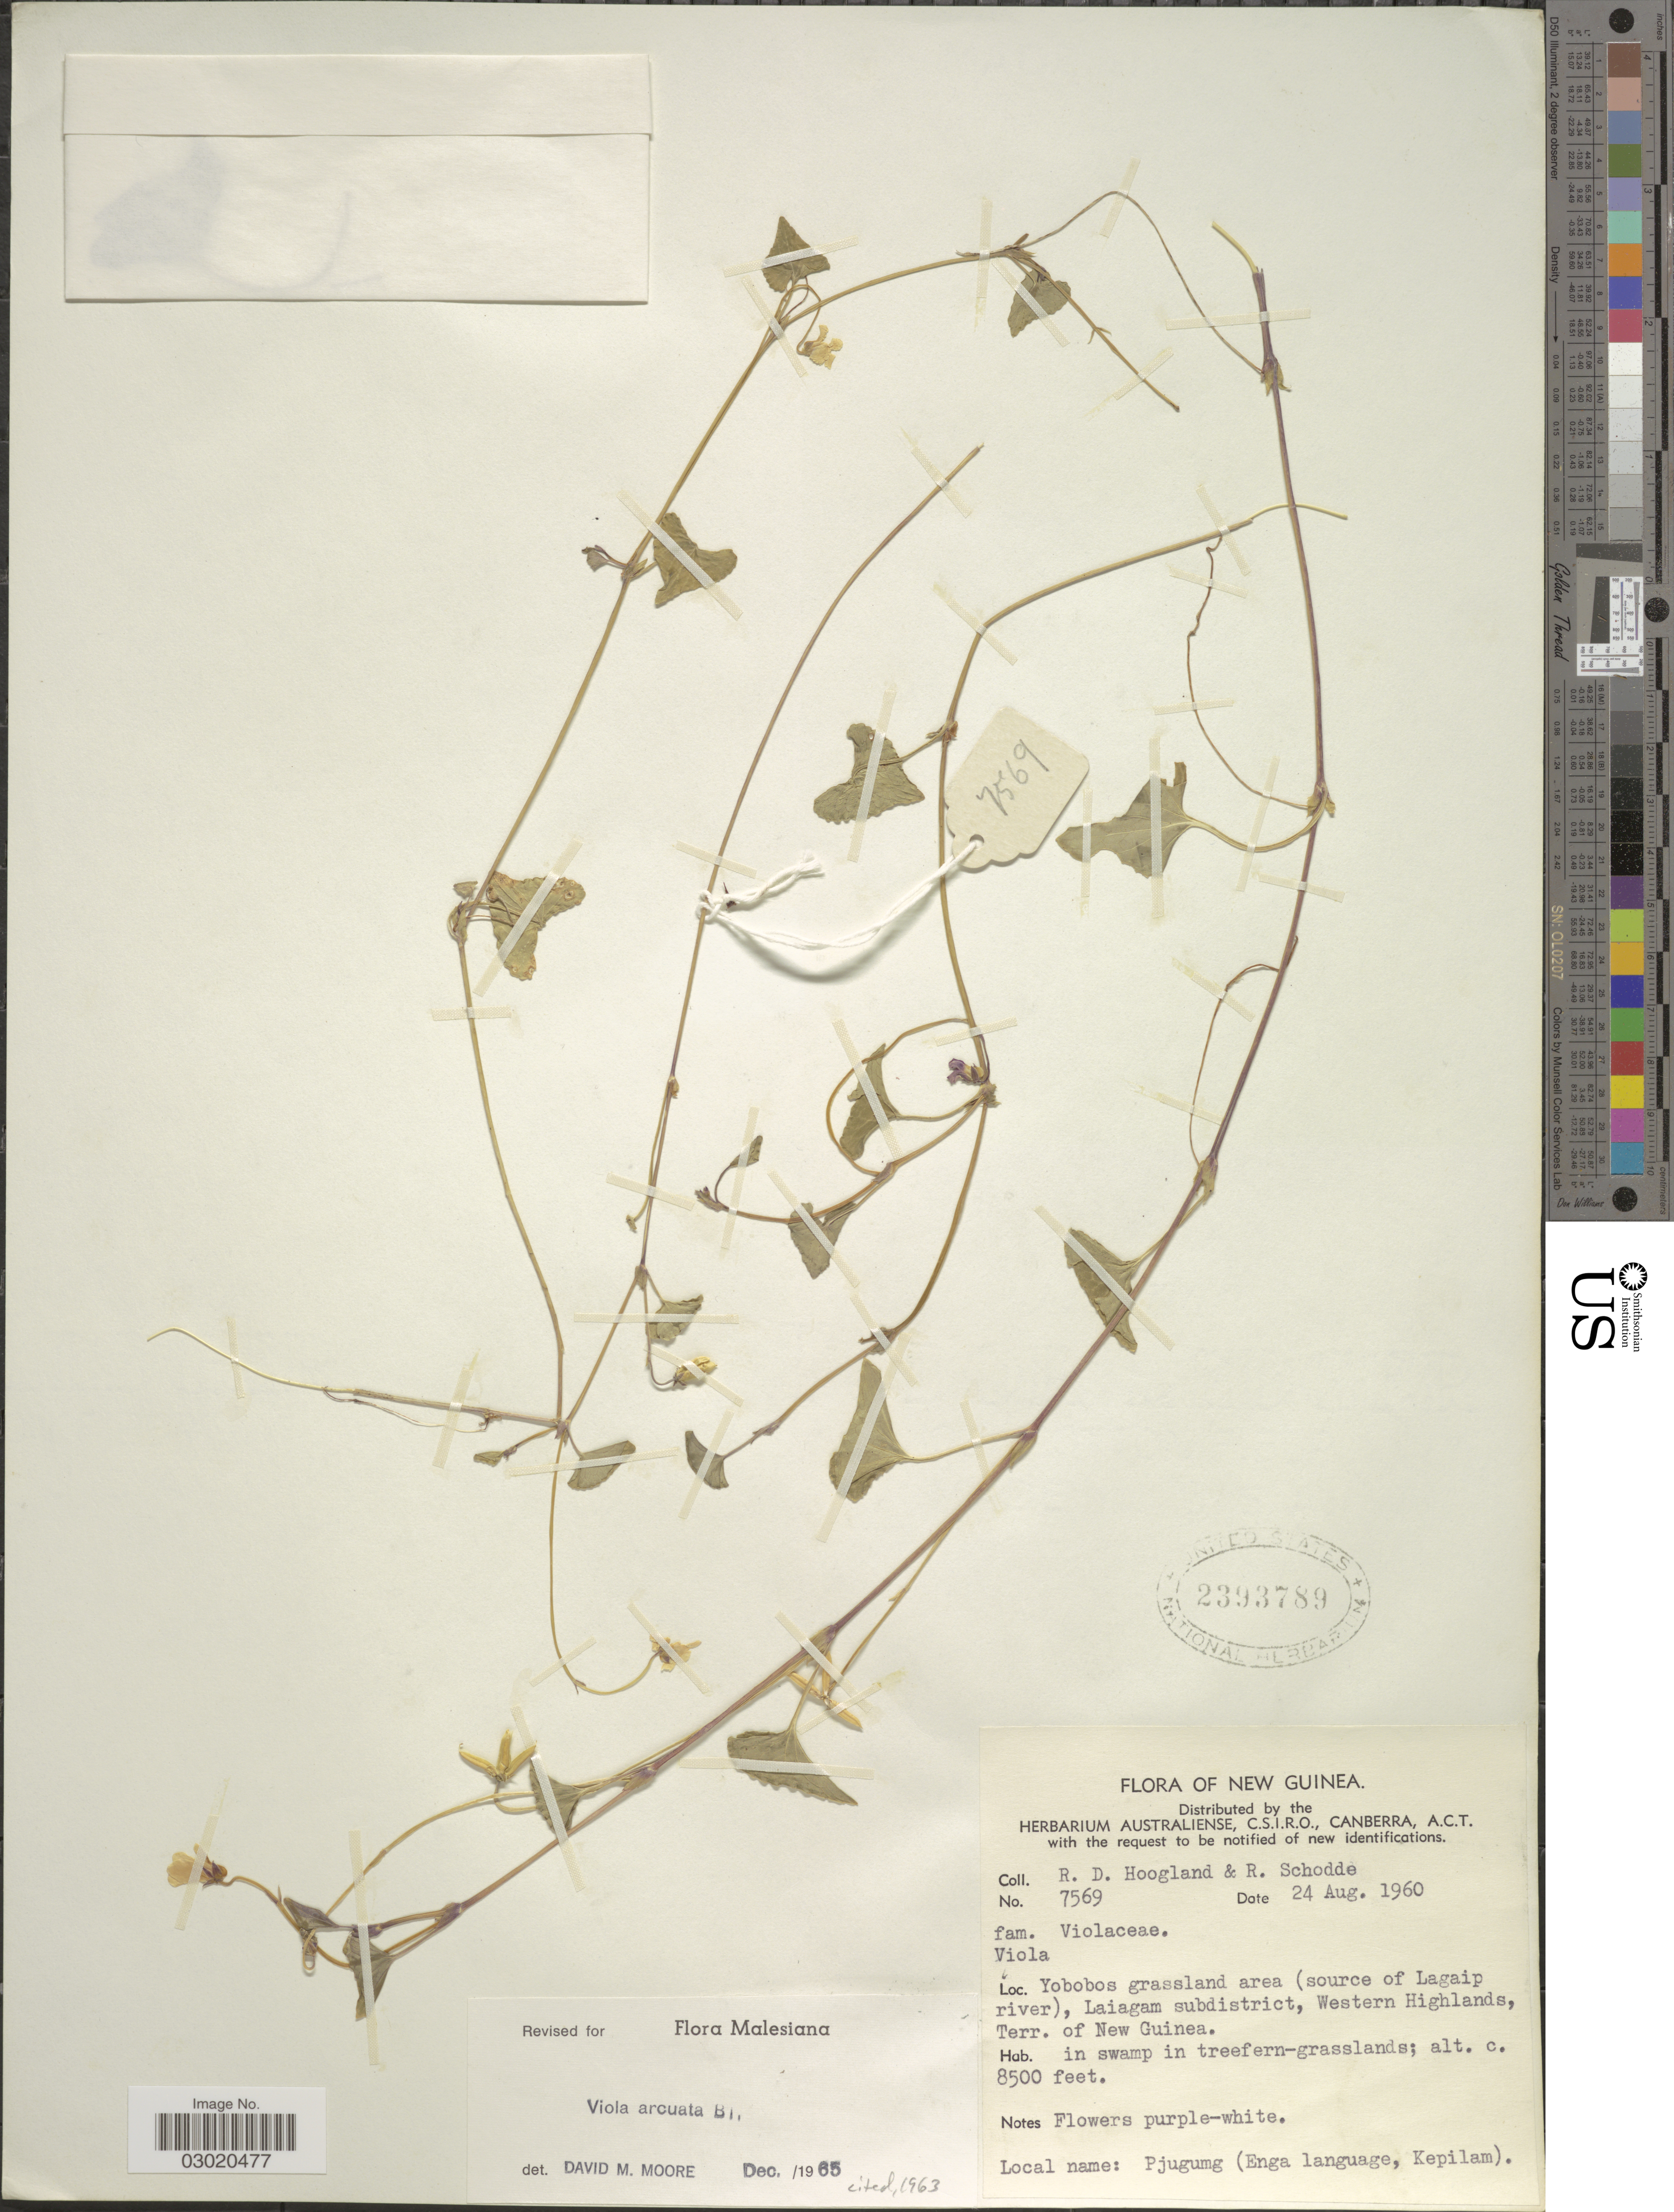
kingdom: Plantae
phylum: Tracheophyta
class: Magnoliopsida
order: Malpighiales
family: Violaceae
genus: Viola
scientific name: Viola arcuata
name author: Blume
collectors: R. D. Hoogland & R. Schodde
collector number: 7569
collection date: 1960-08-24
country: Papua New Guinea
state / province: Western Highlands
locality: New Guinea. Yobobos grassland area (source of Lagaip river), Laiagam subdistrict. Terr. of New Guinea.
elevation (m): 2591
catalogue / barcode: US 2393789